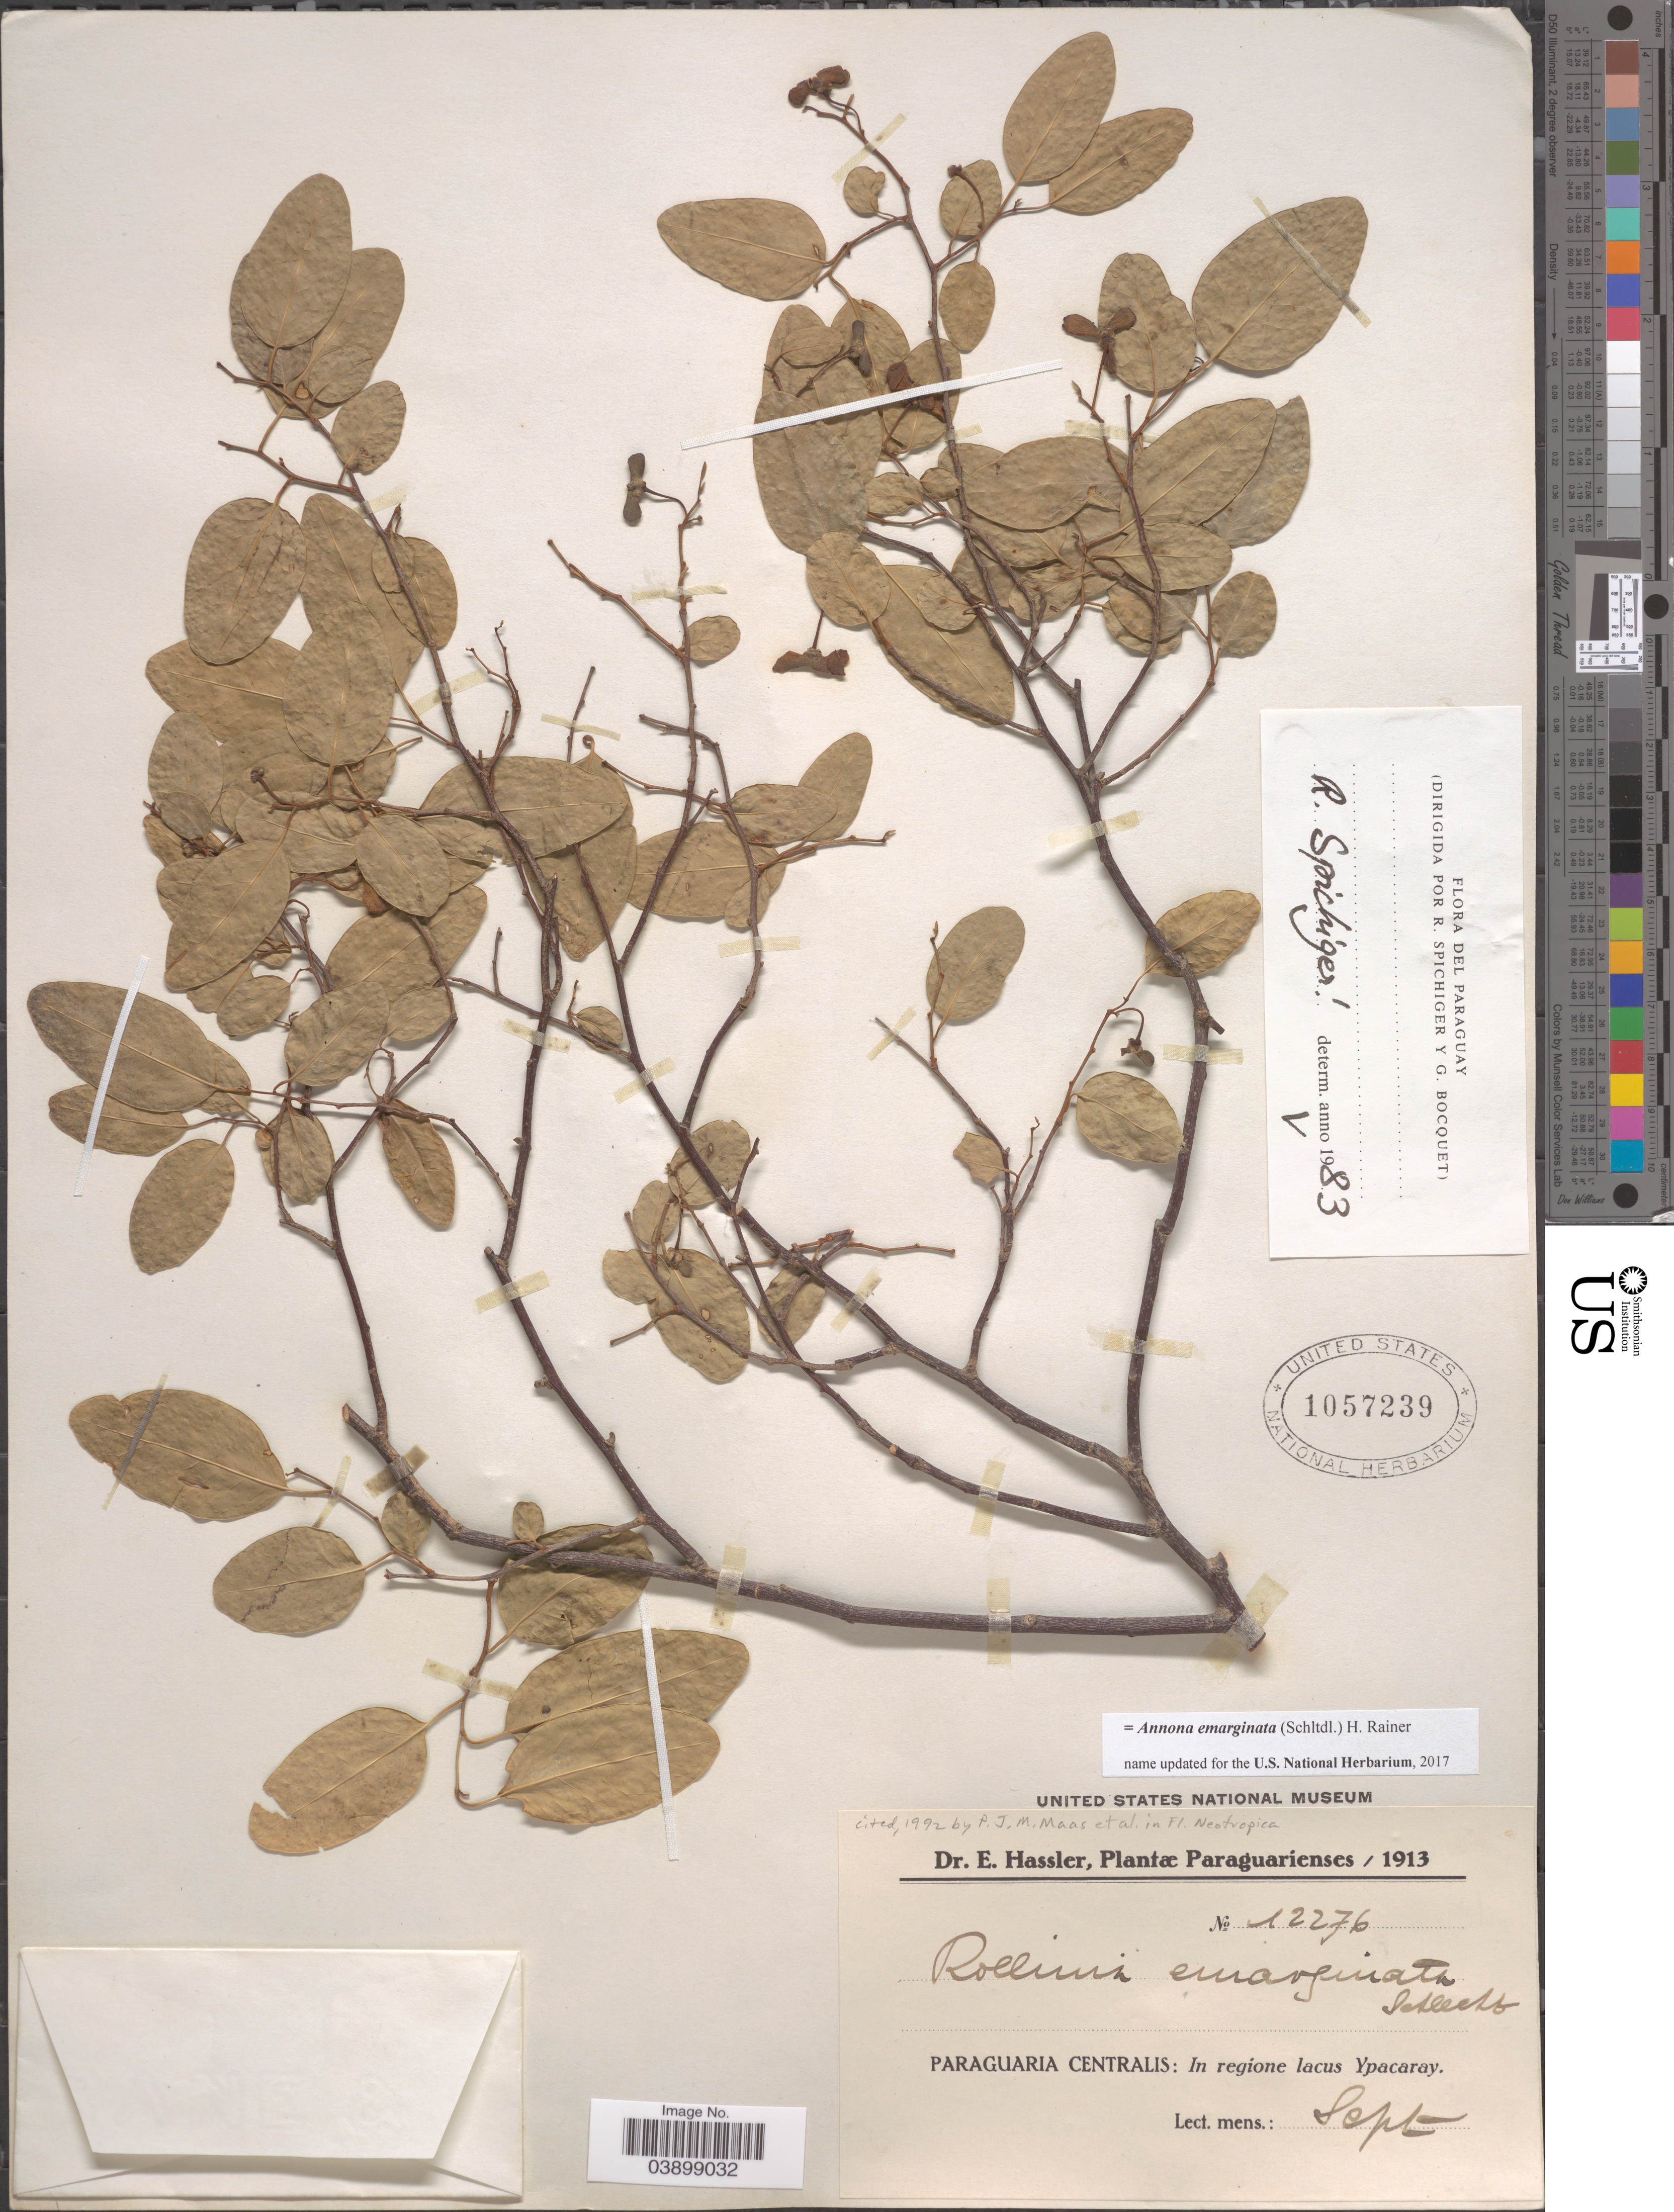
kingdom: Plantae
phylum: Tracheophyta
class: Magnoliopsida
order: Magnoliales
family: Annonaceae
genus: Annona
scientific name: Annona emarginata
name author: (Schltdl.) H. Rainer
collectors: E. Hassler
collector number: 12276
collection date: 1913-09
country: Paraguay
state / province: Central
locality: Paraguaria Centralis: In regione lacus Ypacaray.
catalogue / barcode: US 1057239